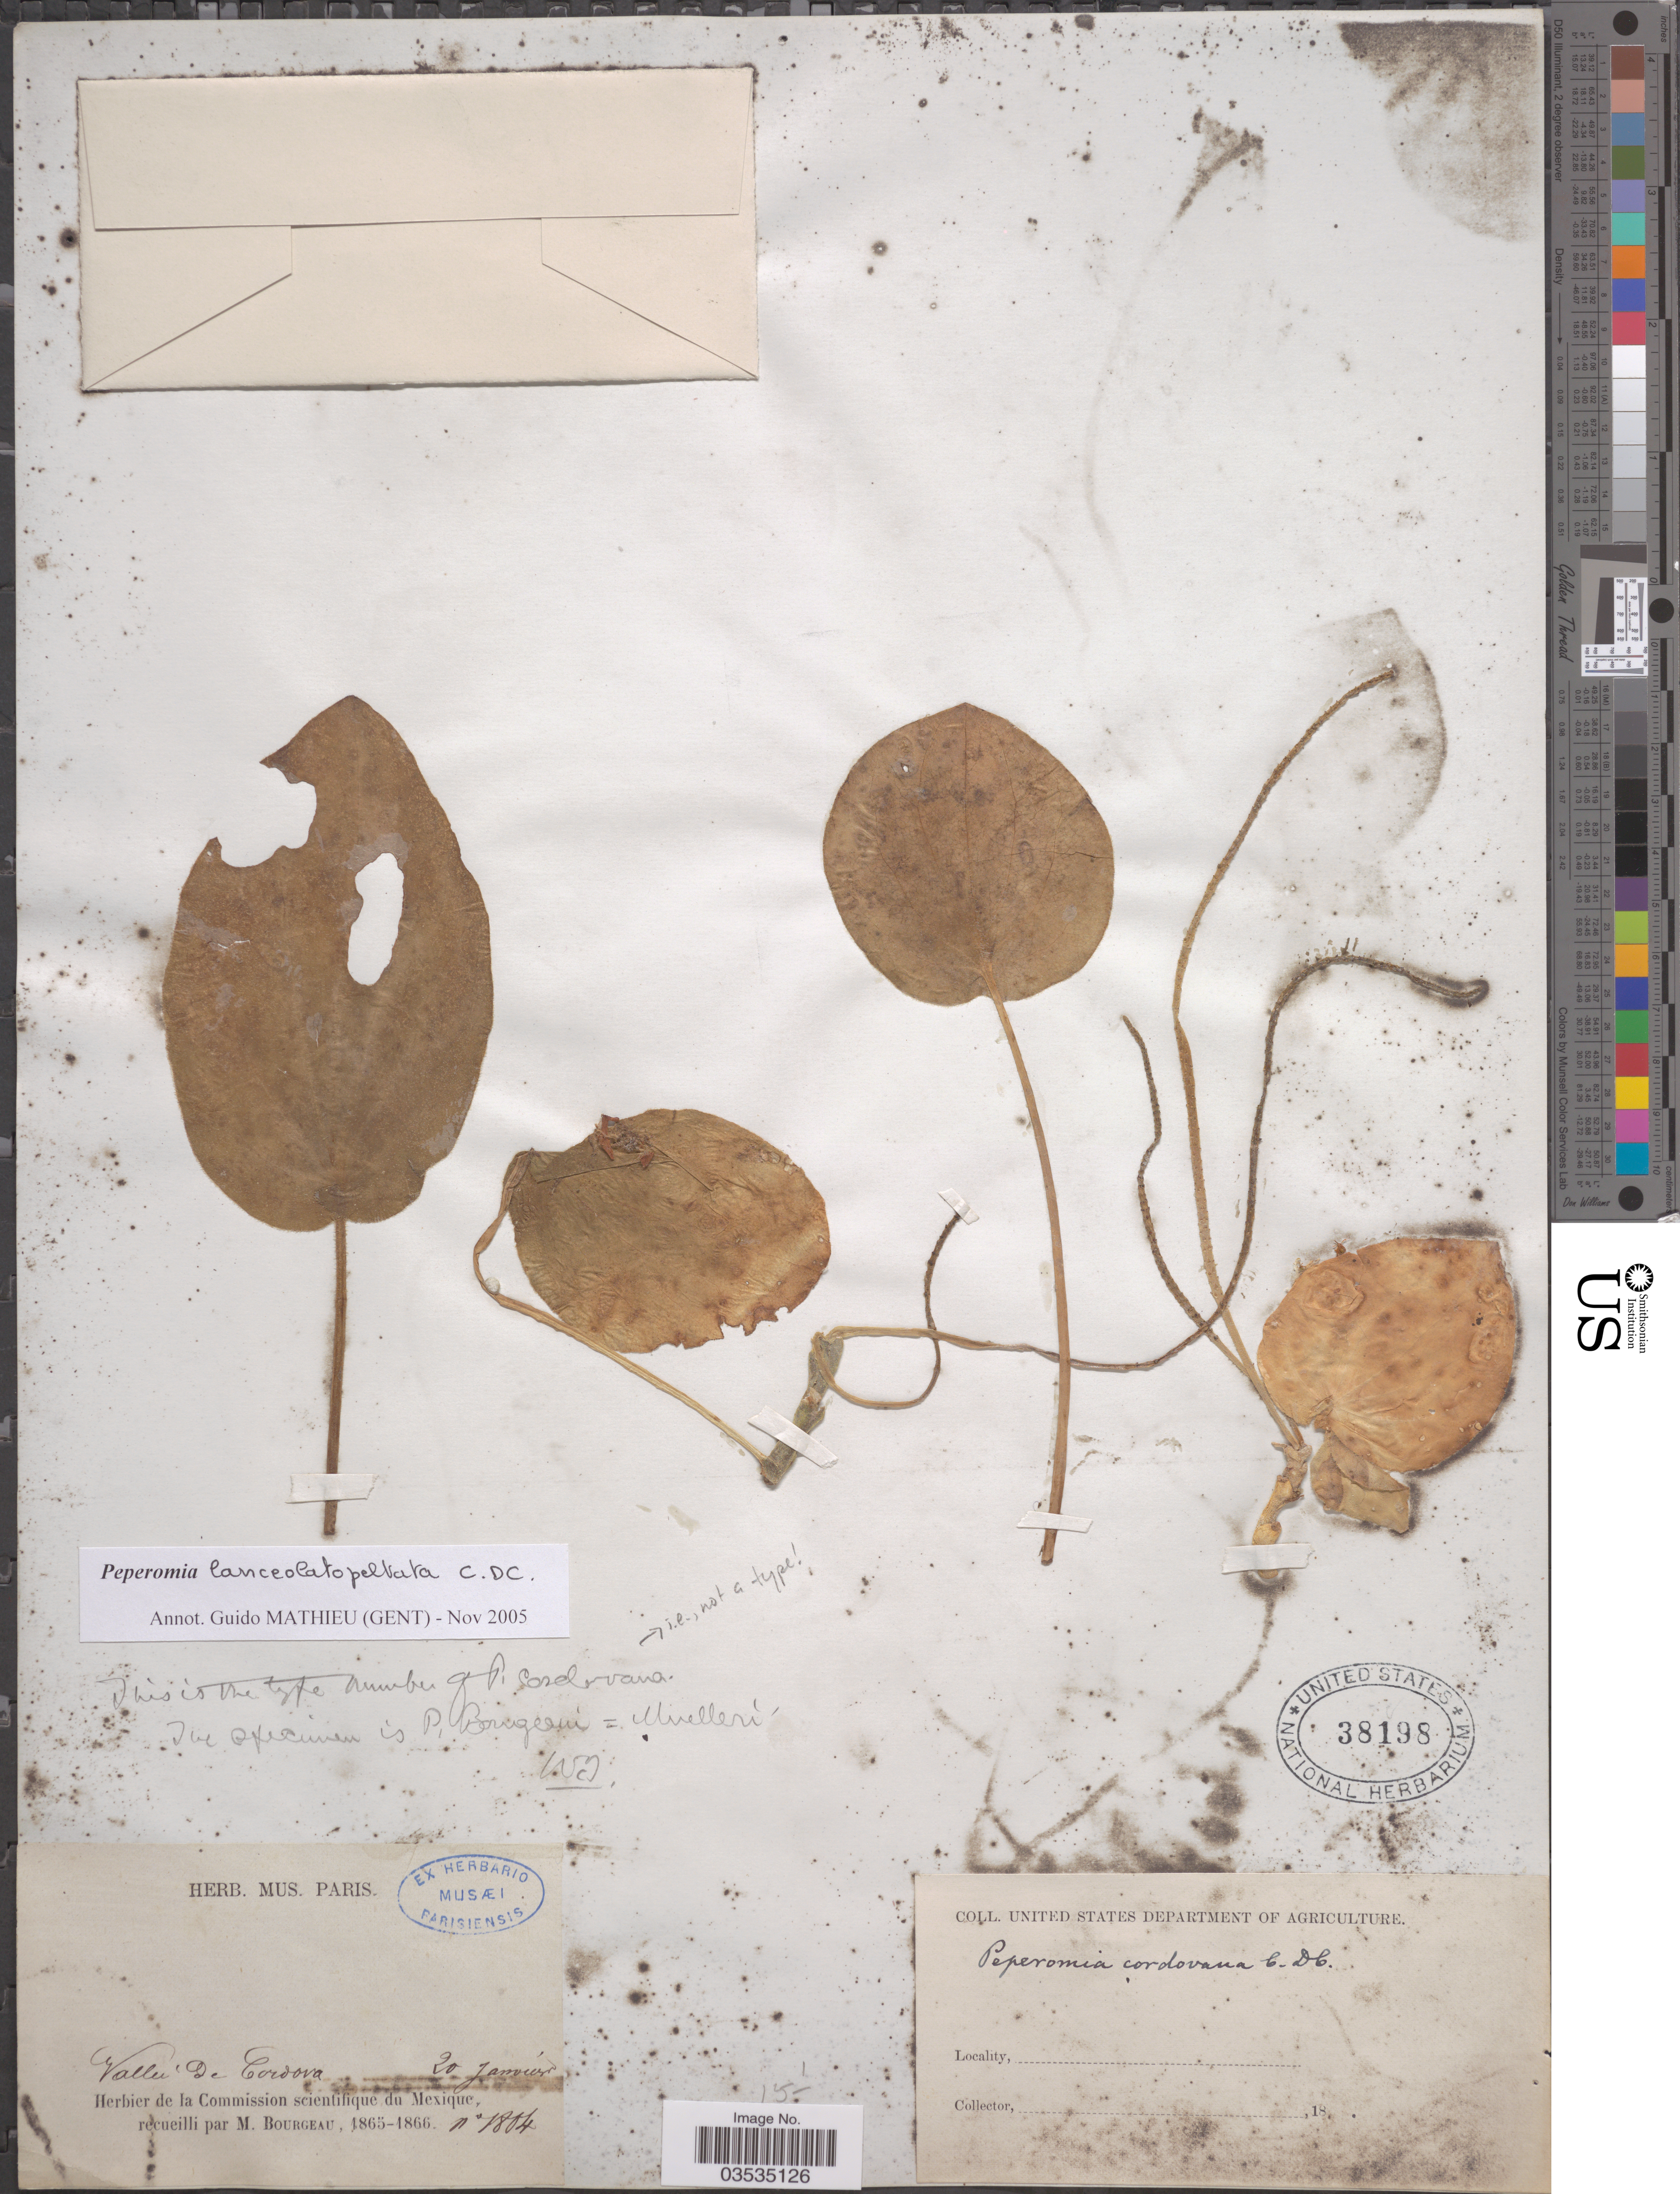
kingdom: Plantae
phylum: Tracheophyta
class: Magnoliopsida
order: Piperales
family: Piperaceae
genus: Peperomia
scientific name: Peperomia lanceolatopeltata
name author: C. DC.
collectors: M. Bourgeau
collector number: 1804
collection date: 1865-01-20/1866-01-20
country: Mexico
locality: Vallee De Cordova.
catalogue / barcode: US 38198